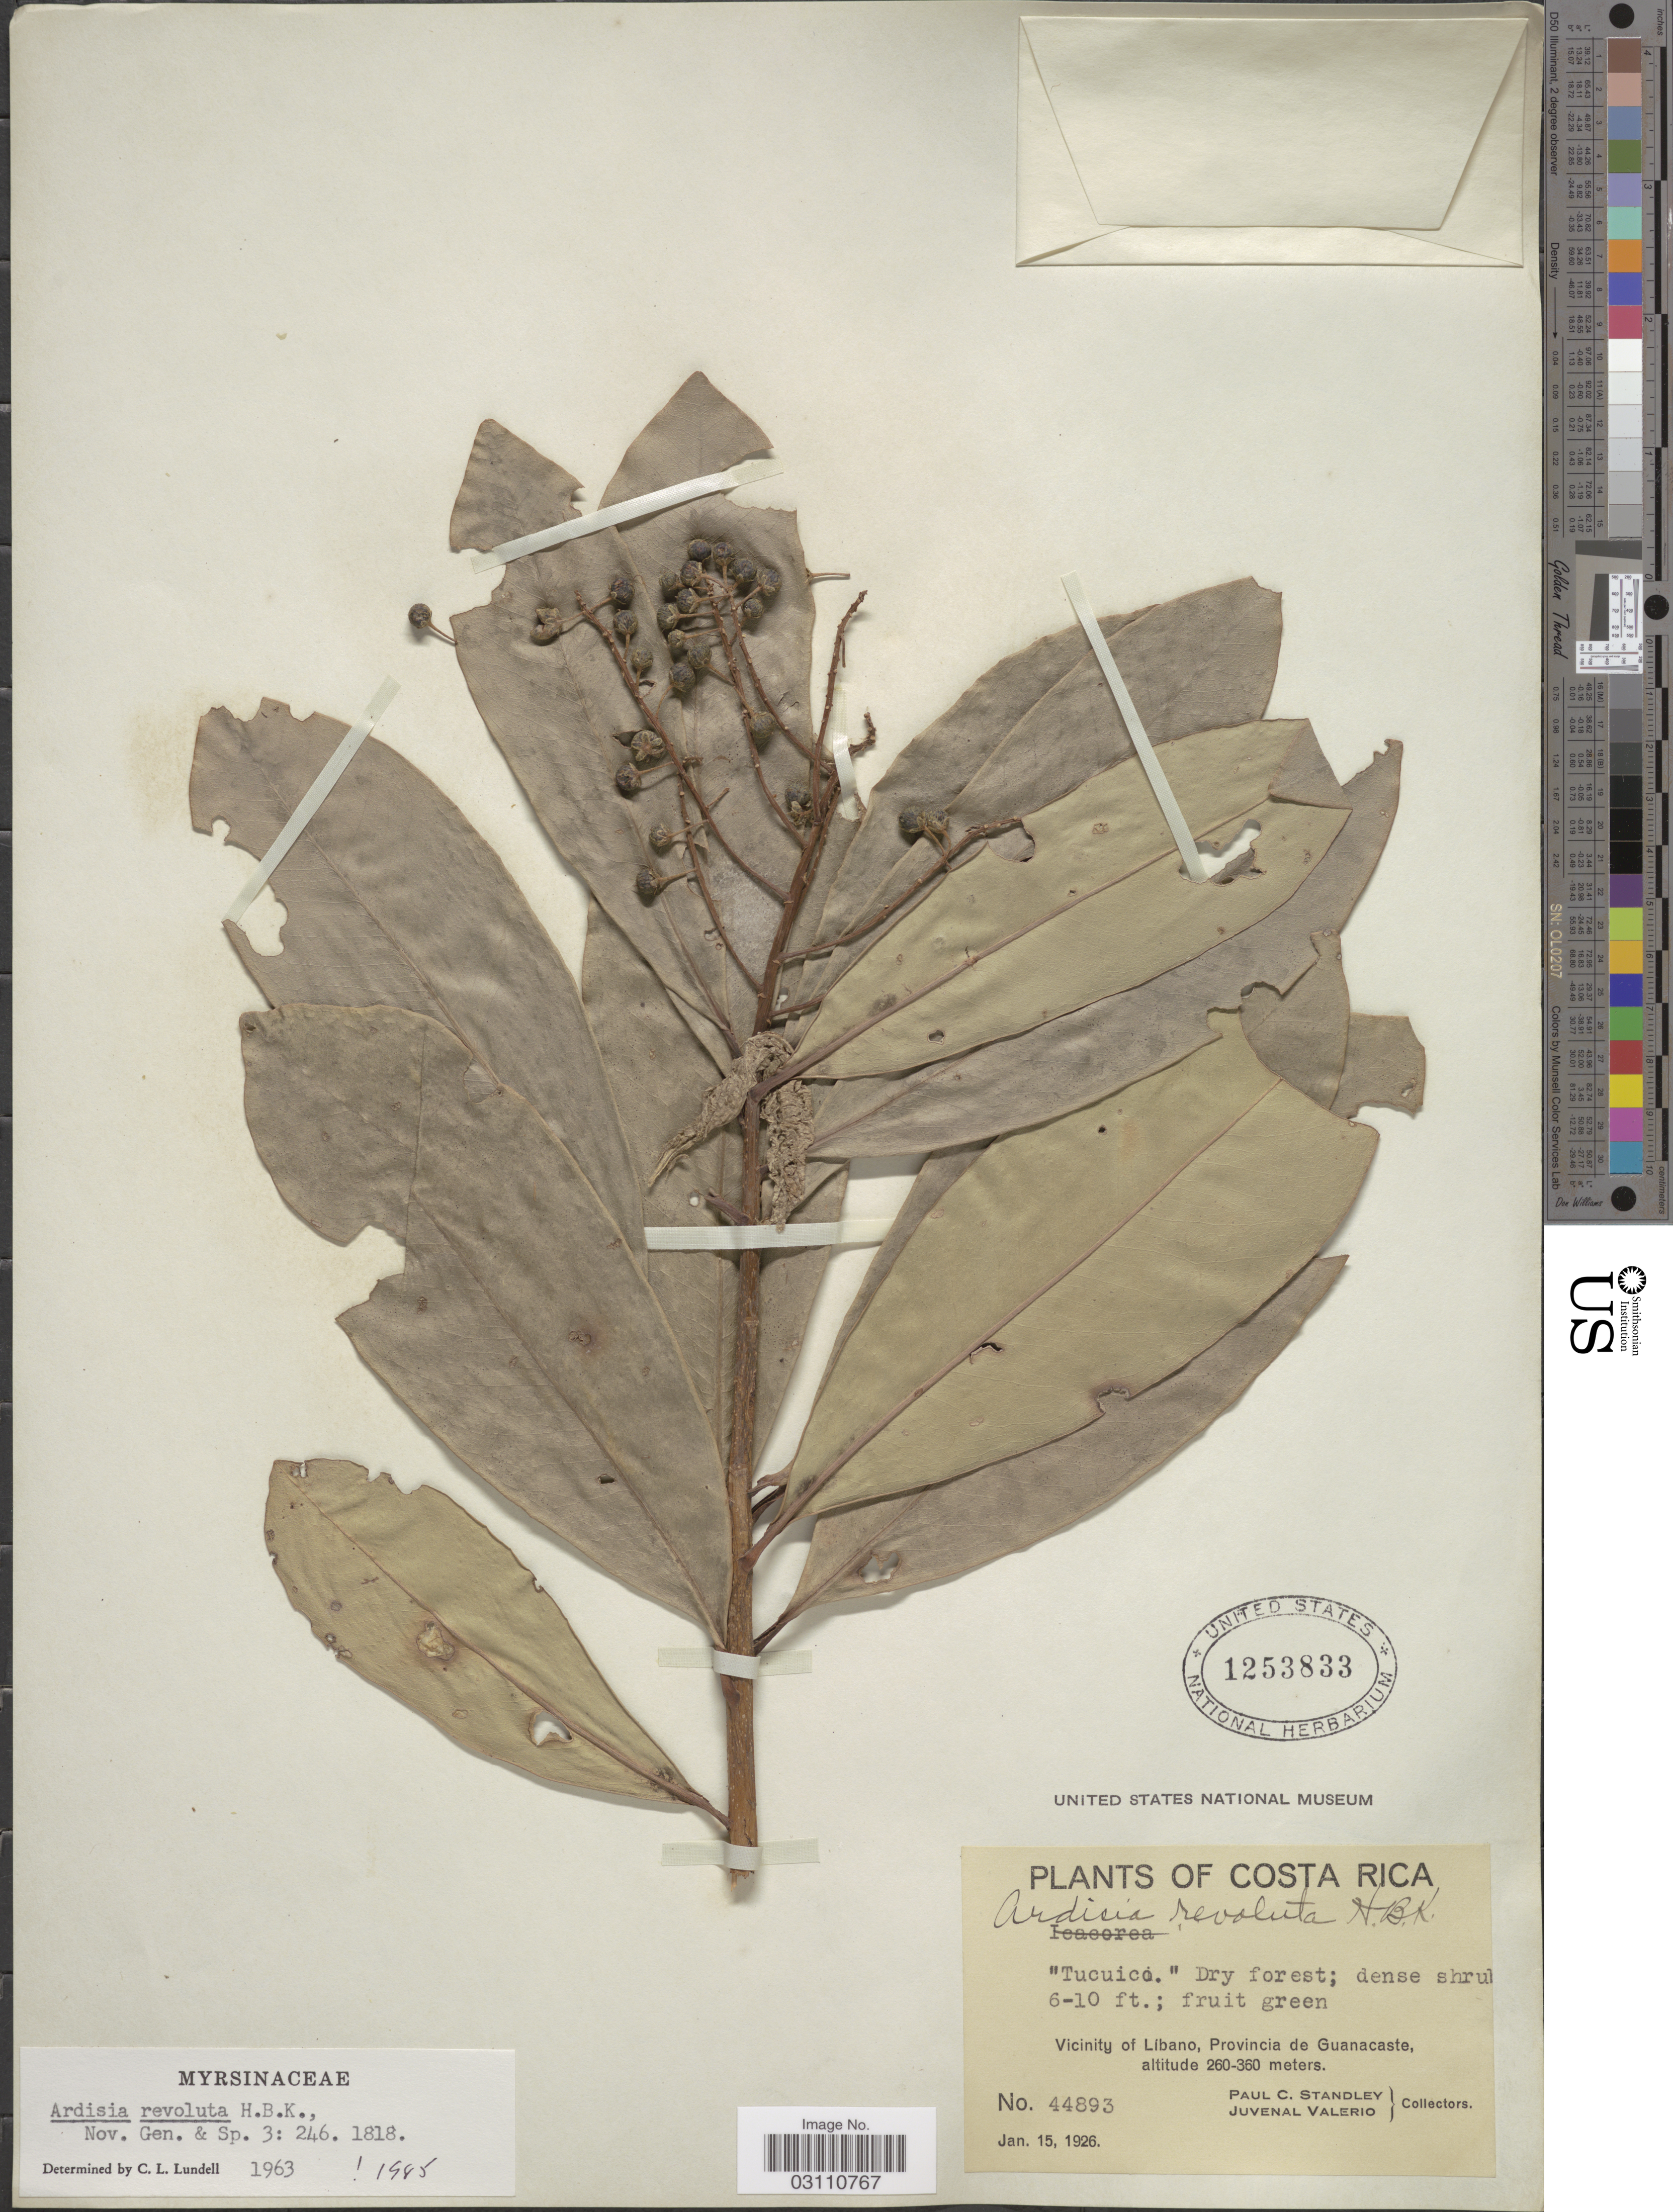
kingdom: Plantae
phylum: Tracheophyta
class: Magnoliopsida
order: Ericales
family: Primulaceae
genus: Ardisia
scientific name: Ardisia revoluta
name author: Kunth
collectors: P. C. Standley & J. Valerio R.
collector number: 44893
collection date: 1926-01-15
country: Costa Rica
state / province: Guanacaste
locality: Vicinity of Libano.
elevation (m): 260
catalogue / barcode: US 1253833